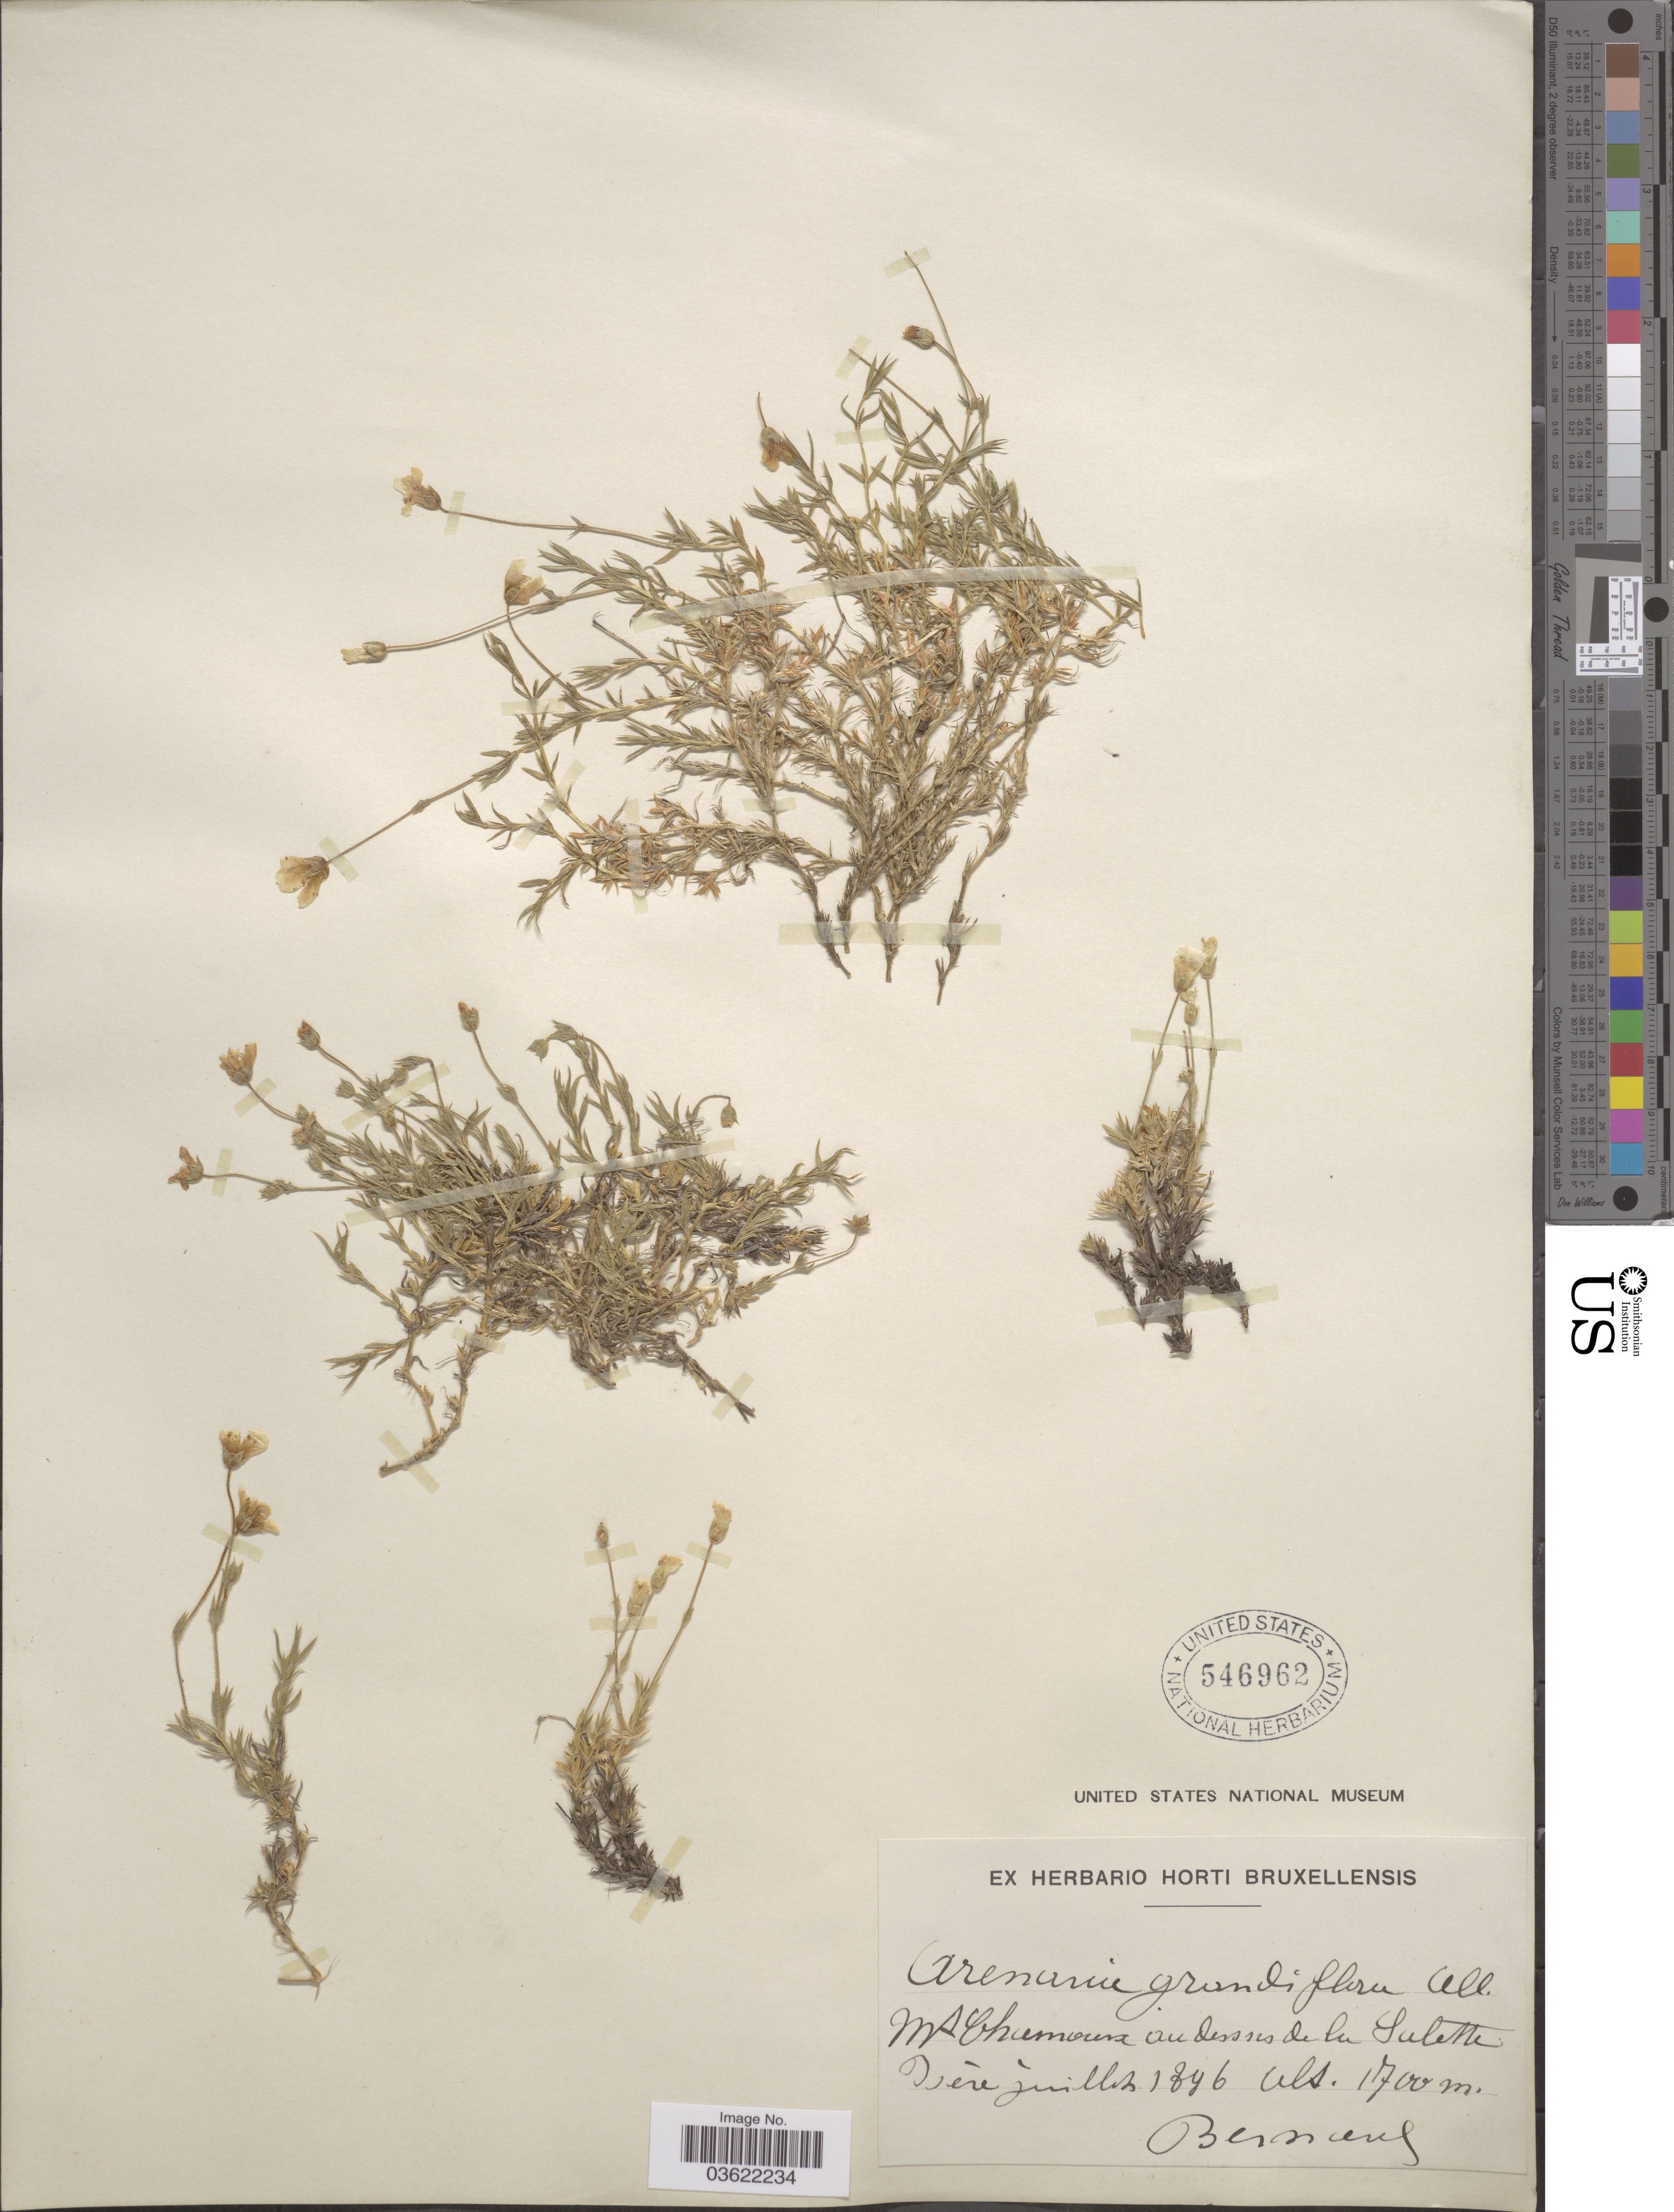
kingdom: Plantae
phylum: Tracheophyta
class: Magnoliopsida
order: Caryophyllales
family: Caryophyllaceae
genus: Arenaria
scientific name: Arenaria grandiflora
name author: L.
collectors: -. Bernard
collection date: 1846-07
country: France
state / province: Auvergne-Rhône-Alpes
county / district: Isère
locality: Mt Chumouna au dessus de la Salette Isēre.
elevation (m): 1700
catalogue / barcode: US 546962